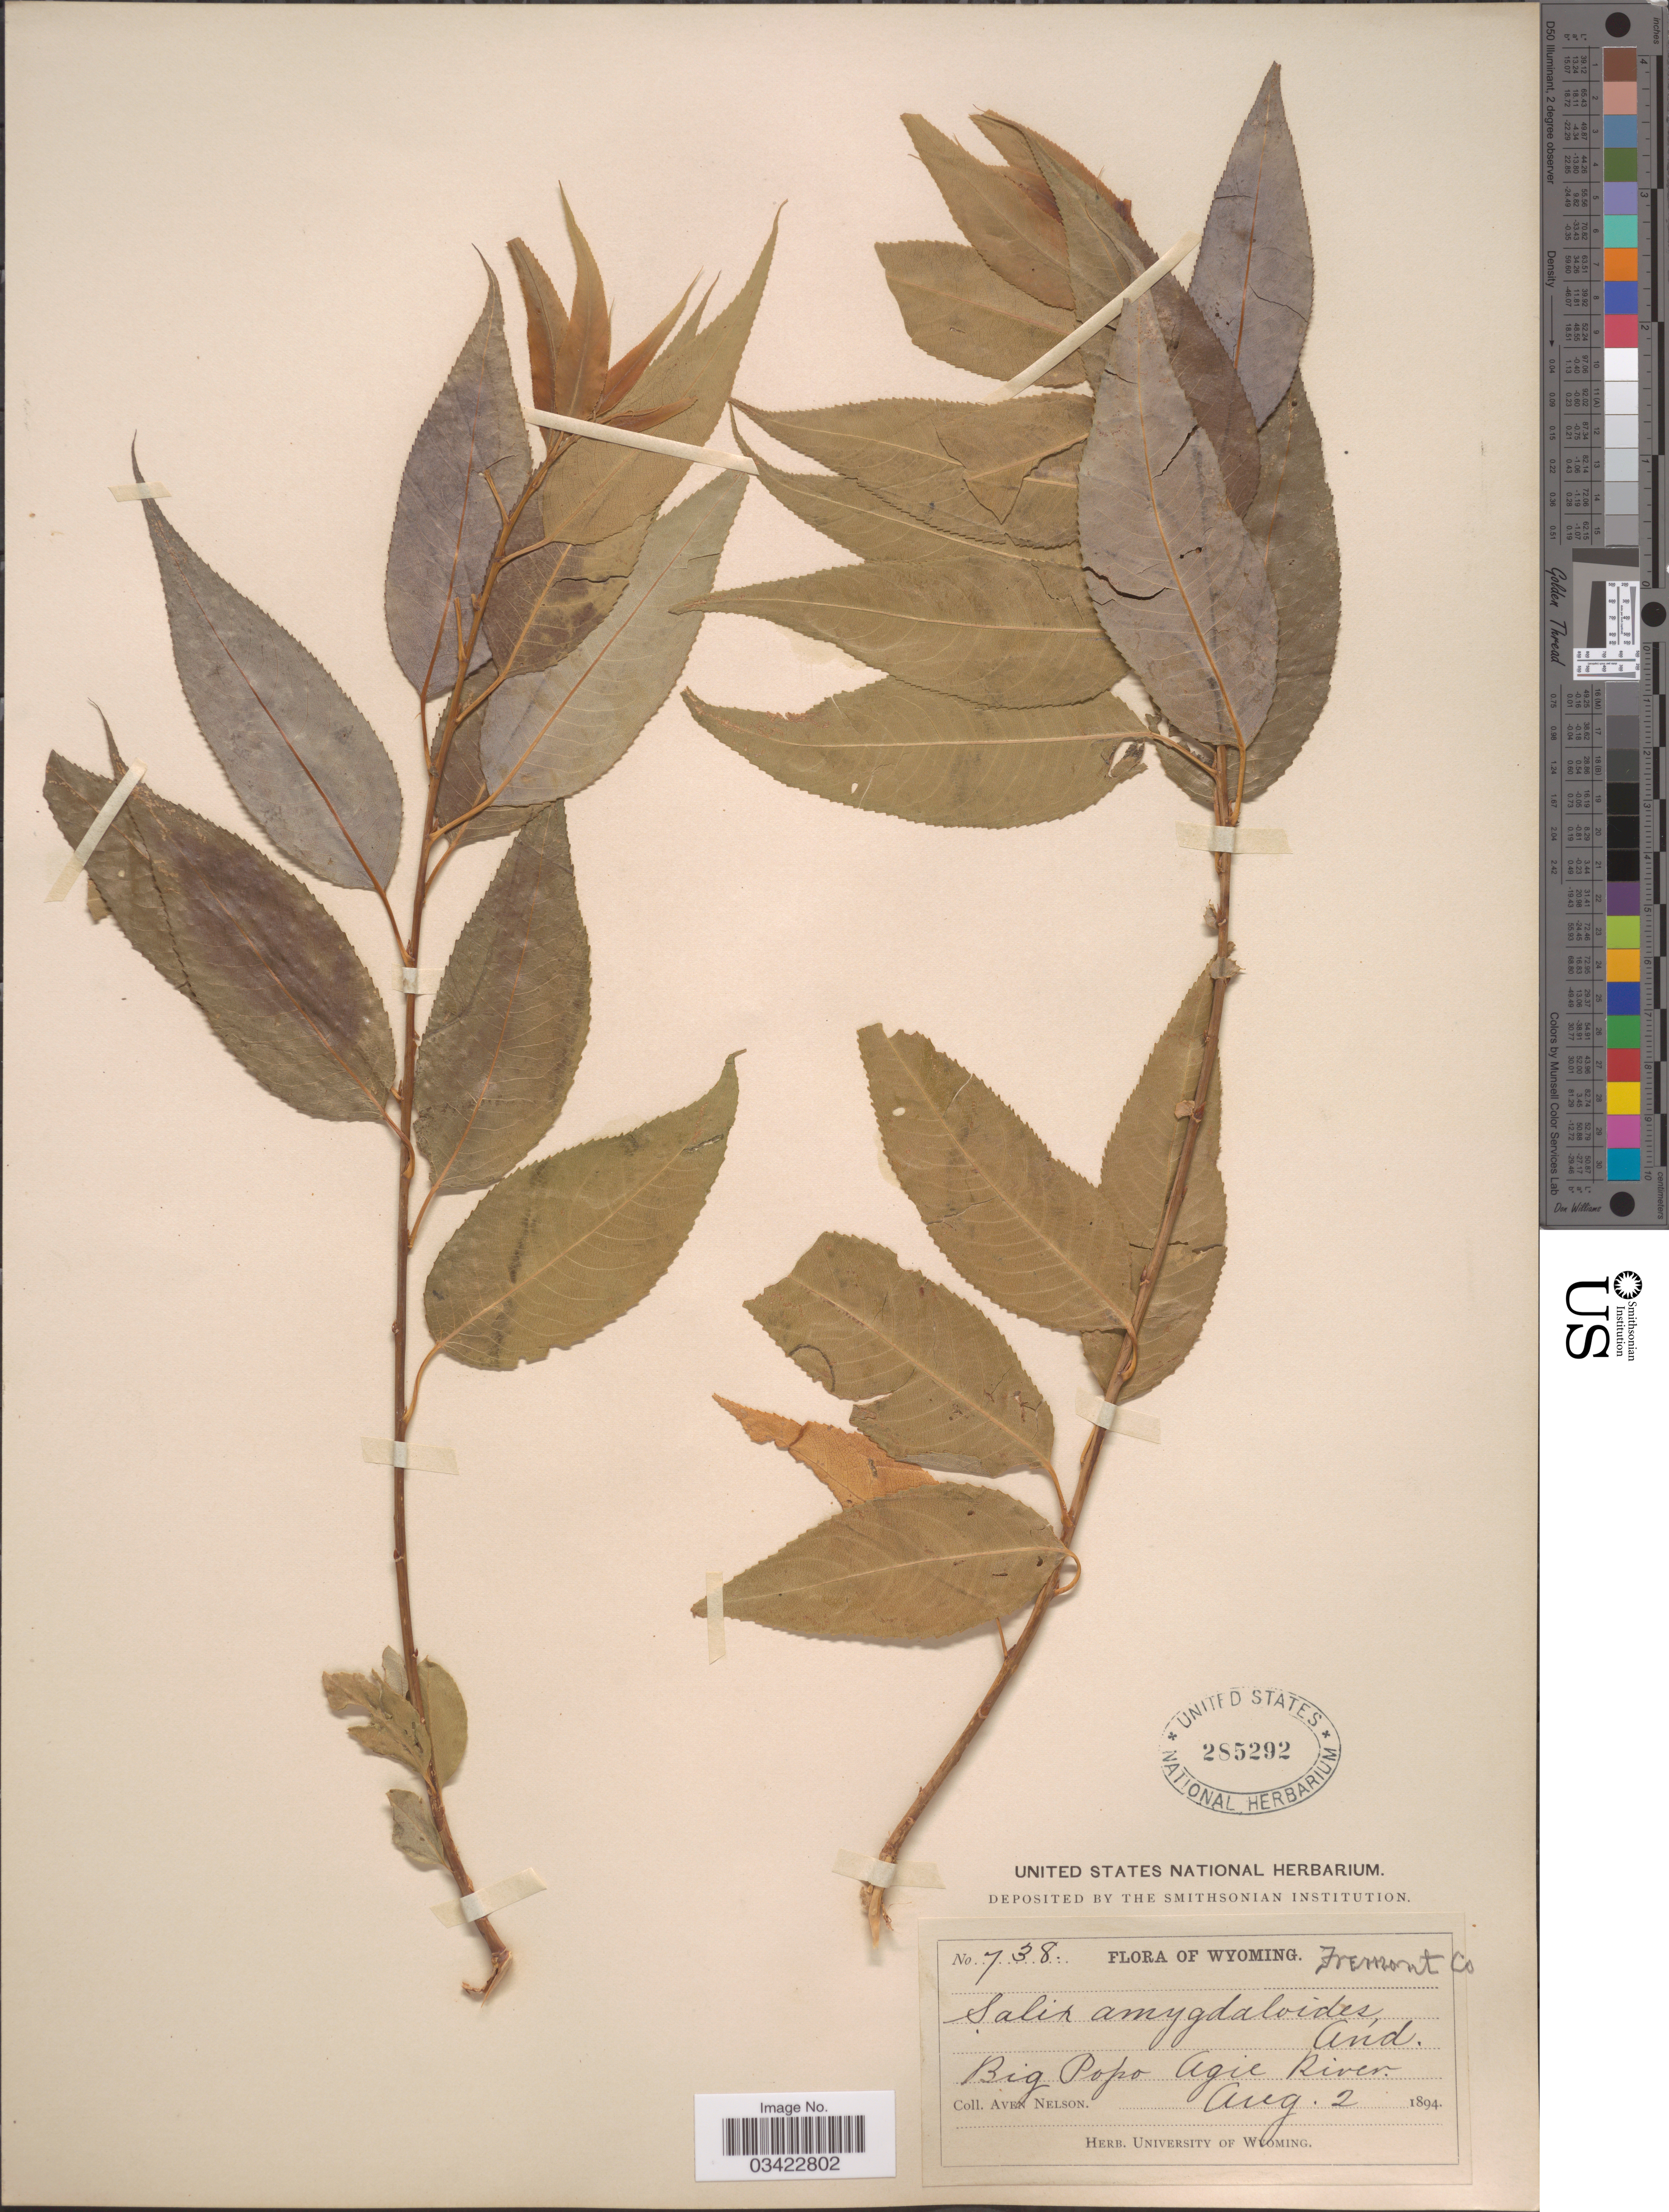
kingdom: Plantae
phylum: Tracheophyta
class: Magnoliopsida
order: Malpighiales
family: Salicaceae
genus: Salix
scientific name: Salix amygdaloides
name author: Andersson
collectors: A. Nelson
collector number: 738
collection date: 1894-08-02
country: United States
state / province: Wyoming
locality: Fremont Co. Big Popo Agie River.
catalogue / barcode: US 285292